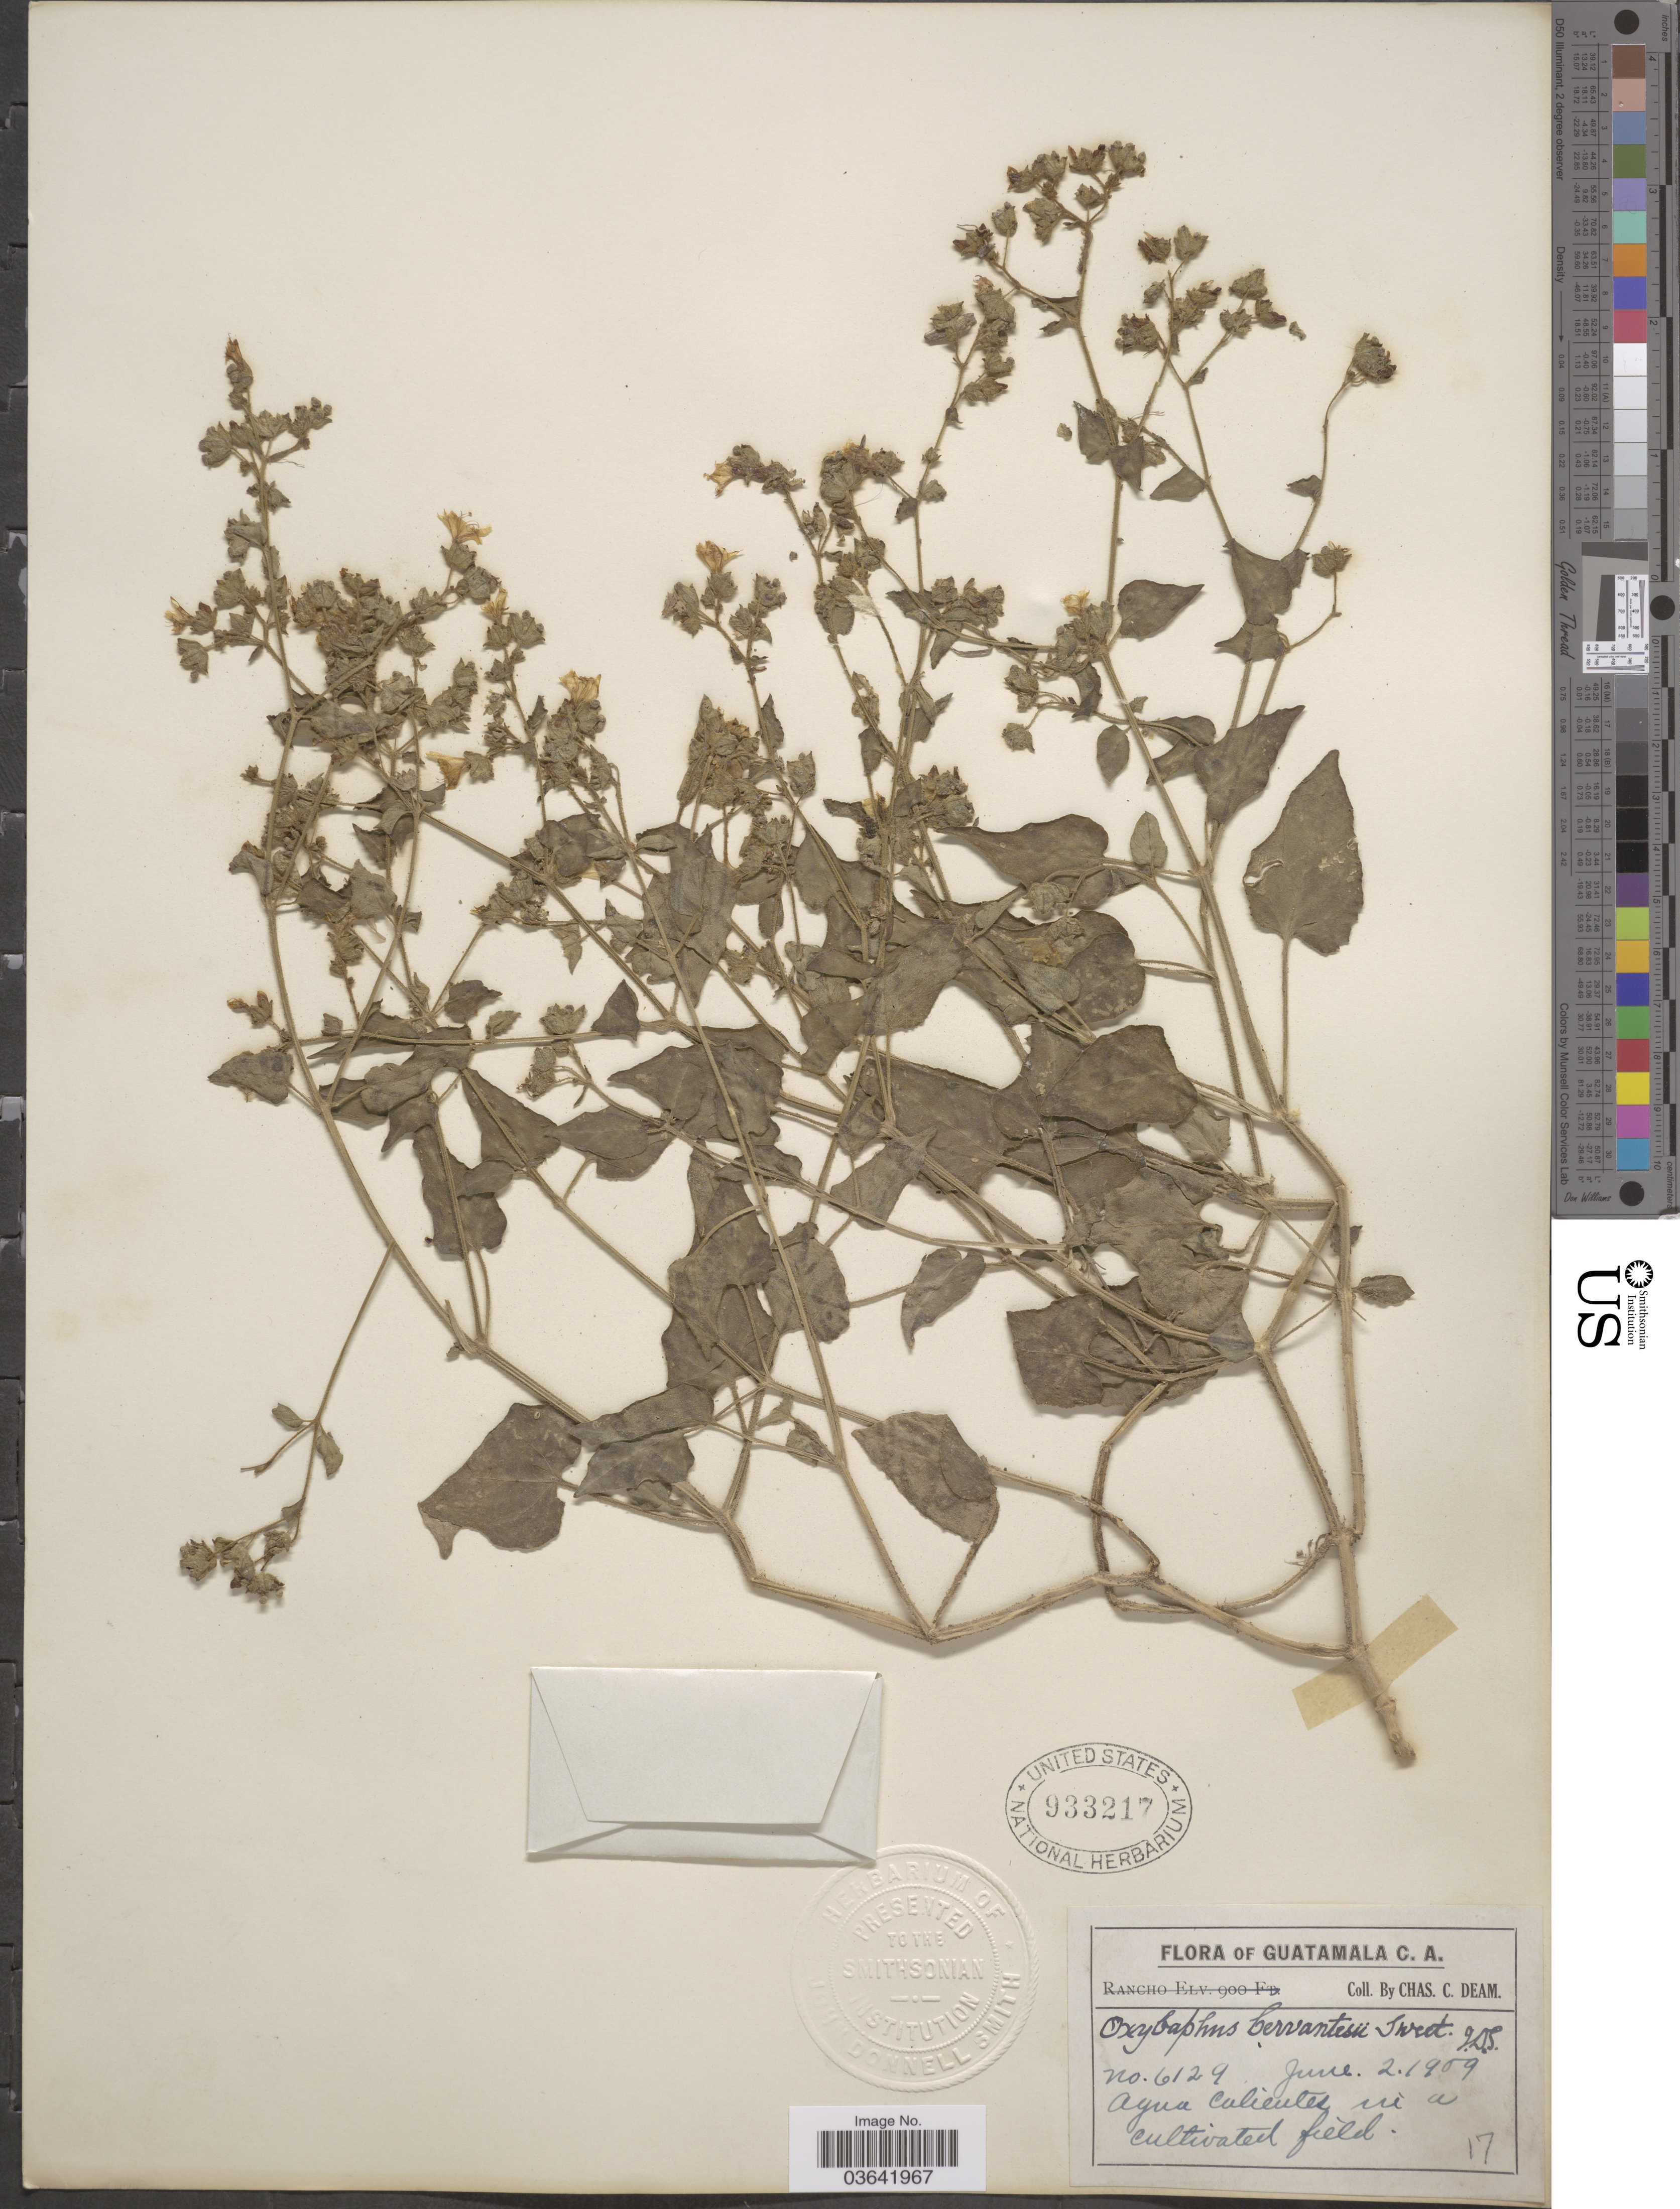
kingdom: Plantae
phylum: Tracheophyta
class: Magnoliopsida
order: Caryophyllales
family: Nyctaginaceae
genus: Mirabilis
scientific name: Mirabilis viscosa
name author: Cav.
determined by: Strong, Mark T., (BOT), Smithsonian Institution - National Museum of Natural History (UNITED STATES)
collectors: C. C. Deam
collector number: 6129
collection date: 1909-06-02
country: Guatemala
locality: Agua Calientes.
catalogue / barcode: US 933217